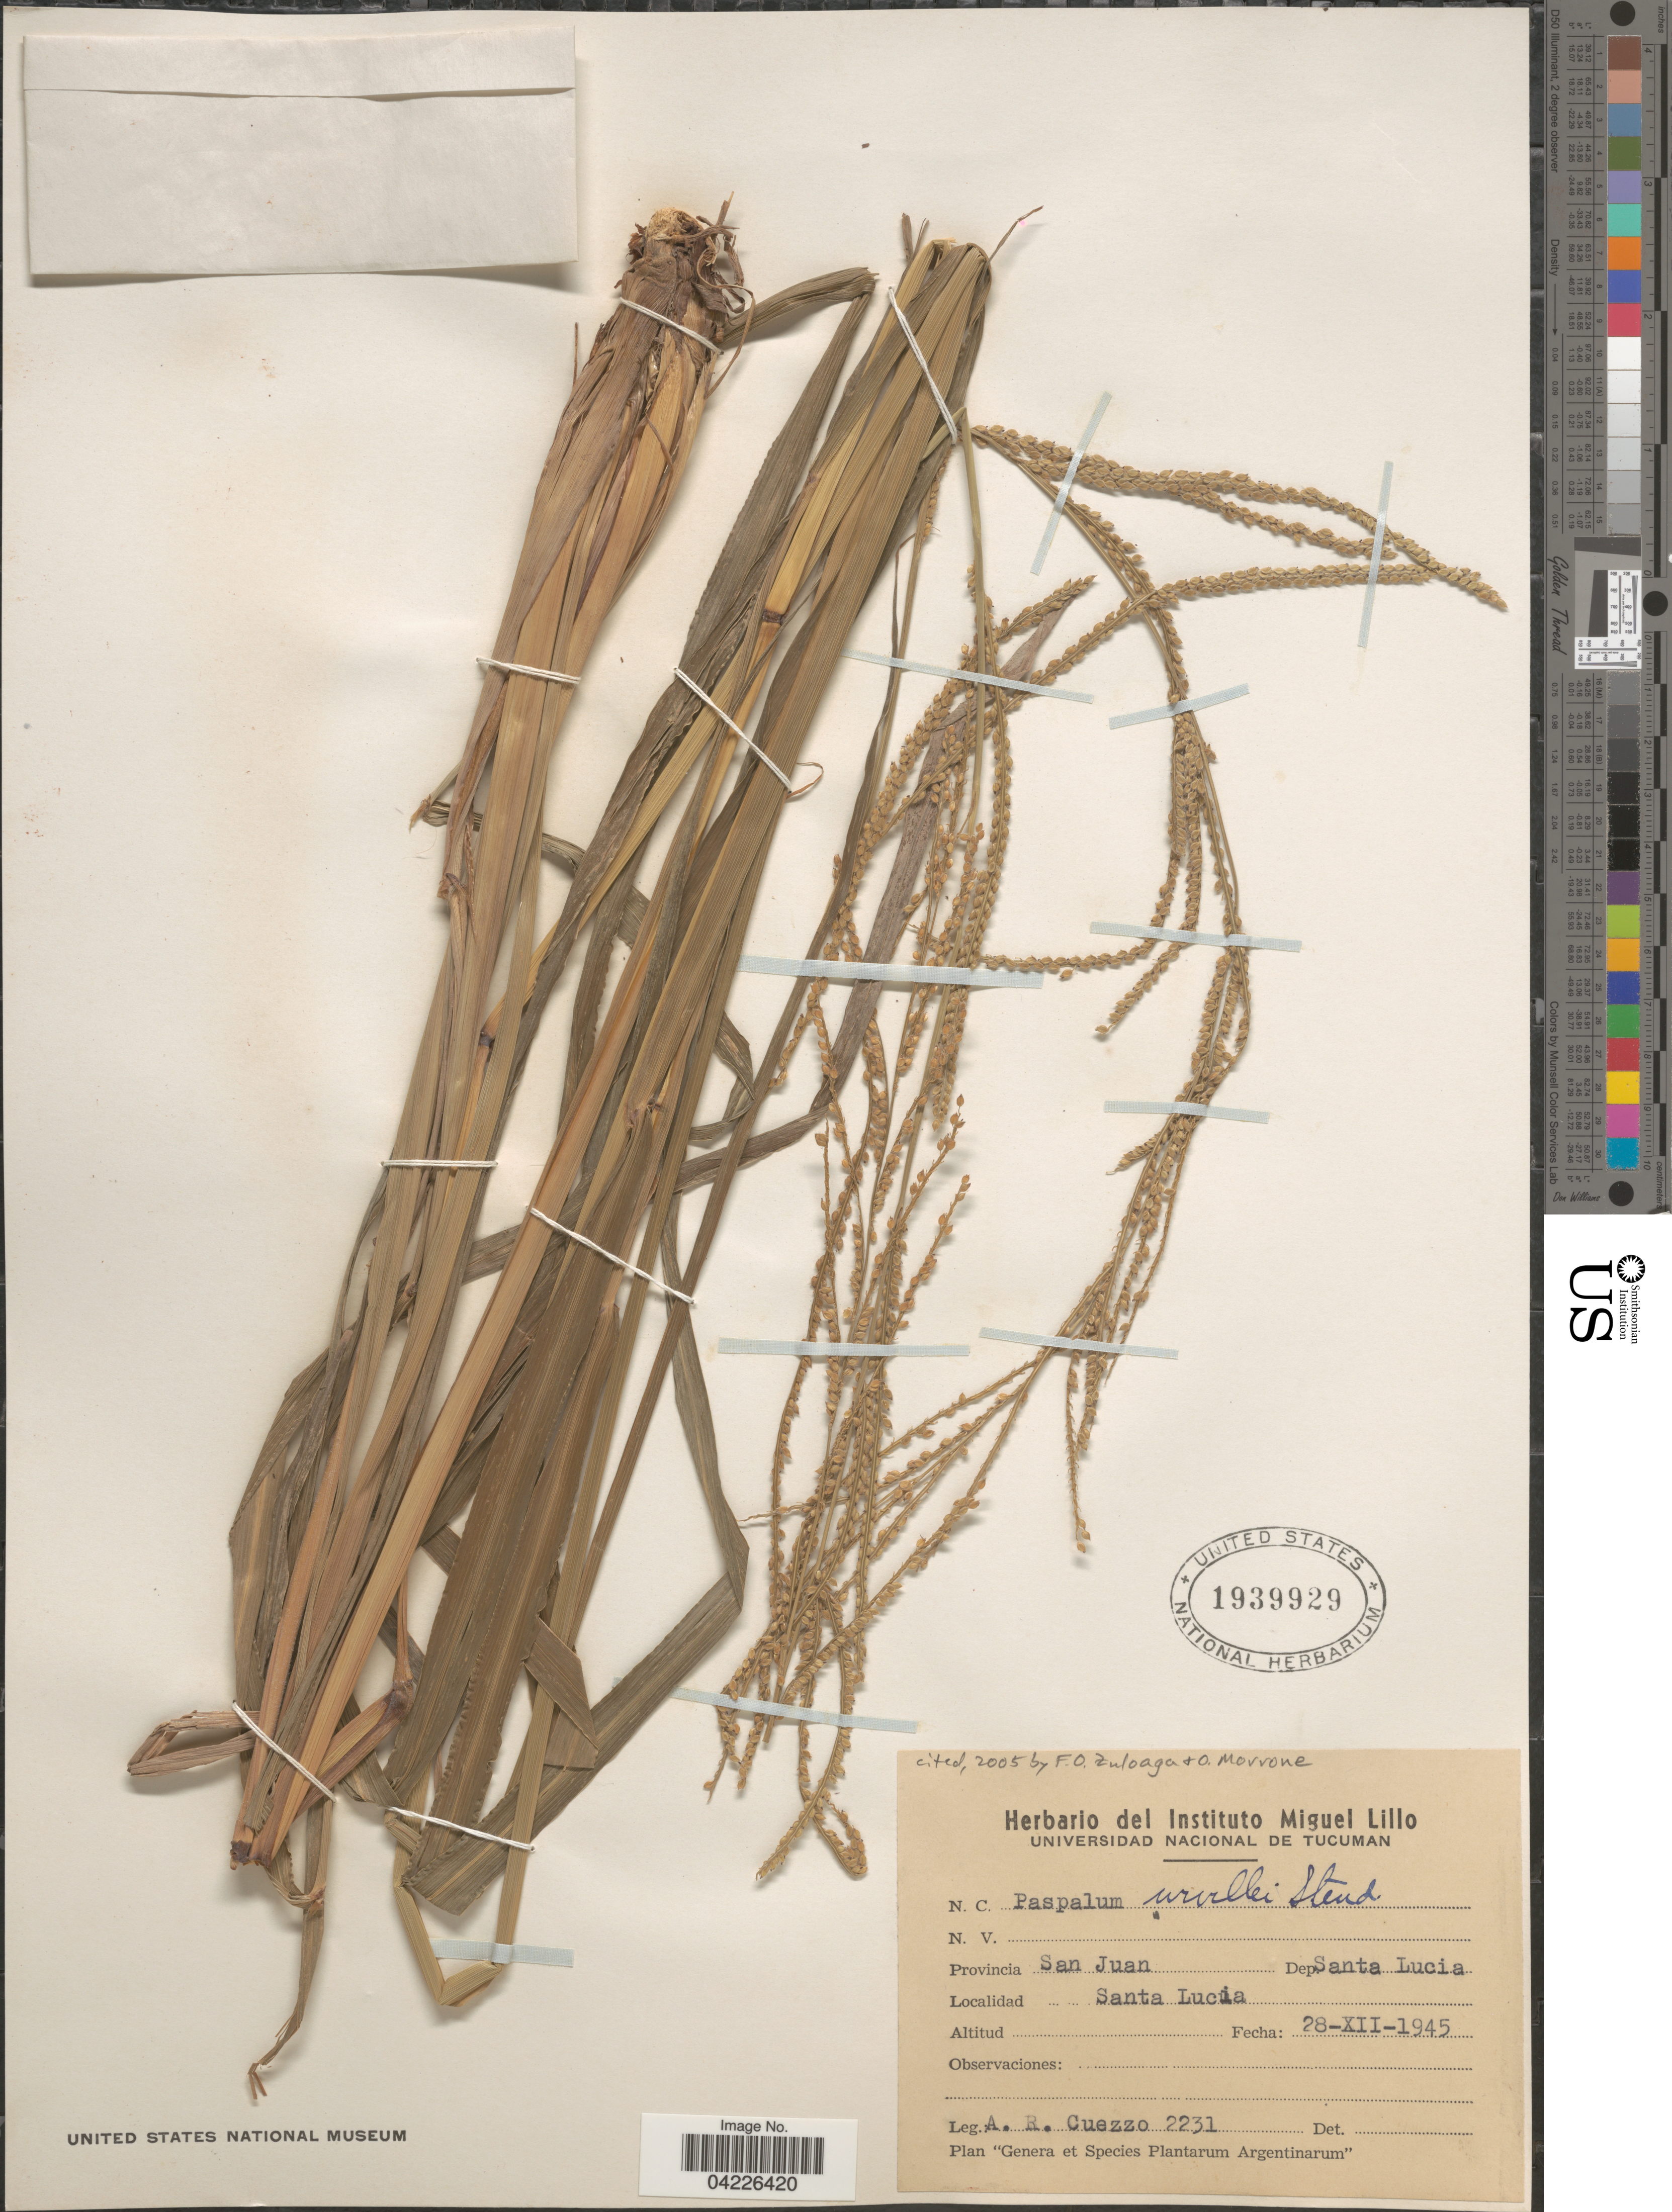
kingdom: Plantae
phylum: Tracheophyta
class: Liliopsida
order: Poales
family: Poaceae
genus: Paspalum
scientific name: Paspalum urvillei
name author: Steud.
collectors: A. Cuezzo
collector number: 2231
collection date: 1945-12-28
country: Argentina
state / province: San Juan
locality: Dep. Santa Lucia. Santa Lucia.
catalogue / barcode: US 1939929